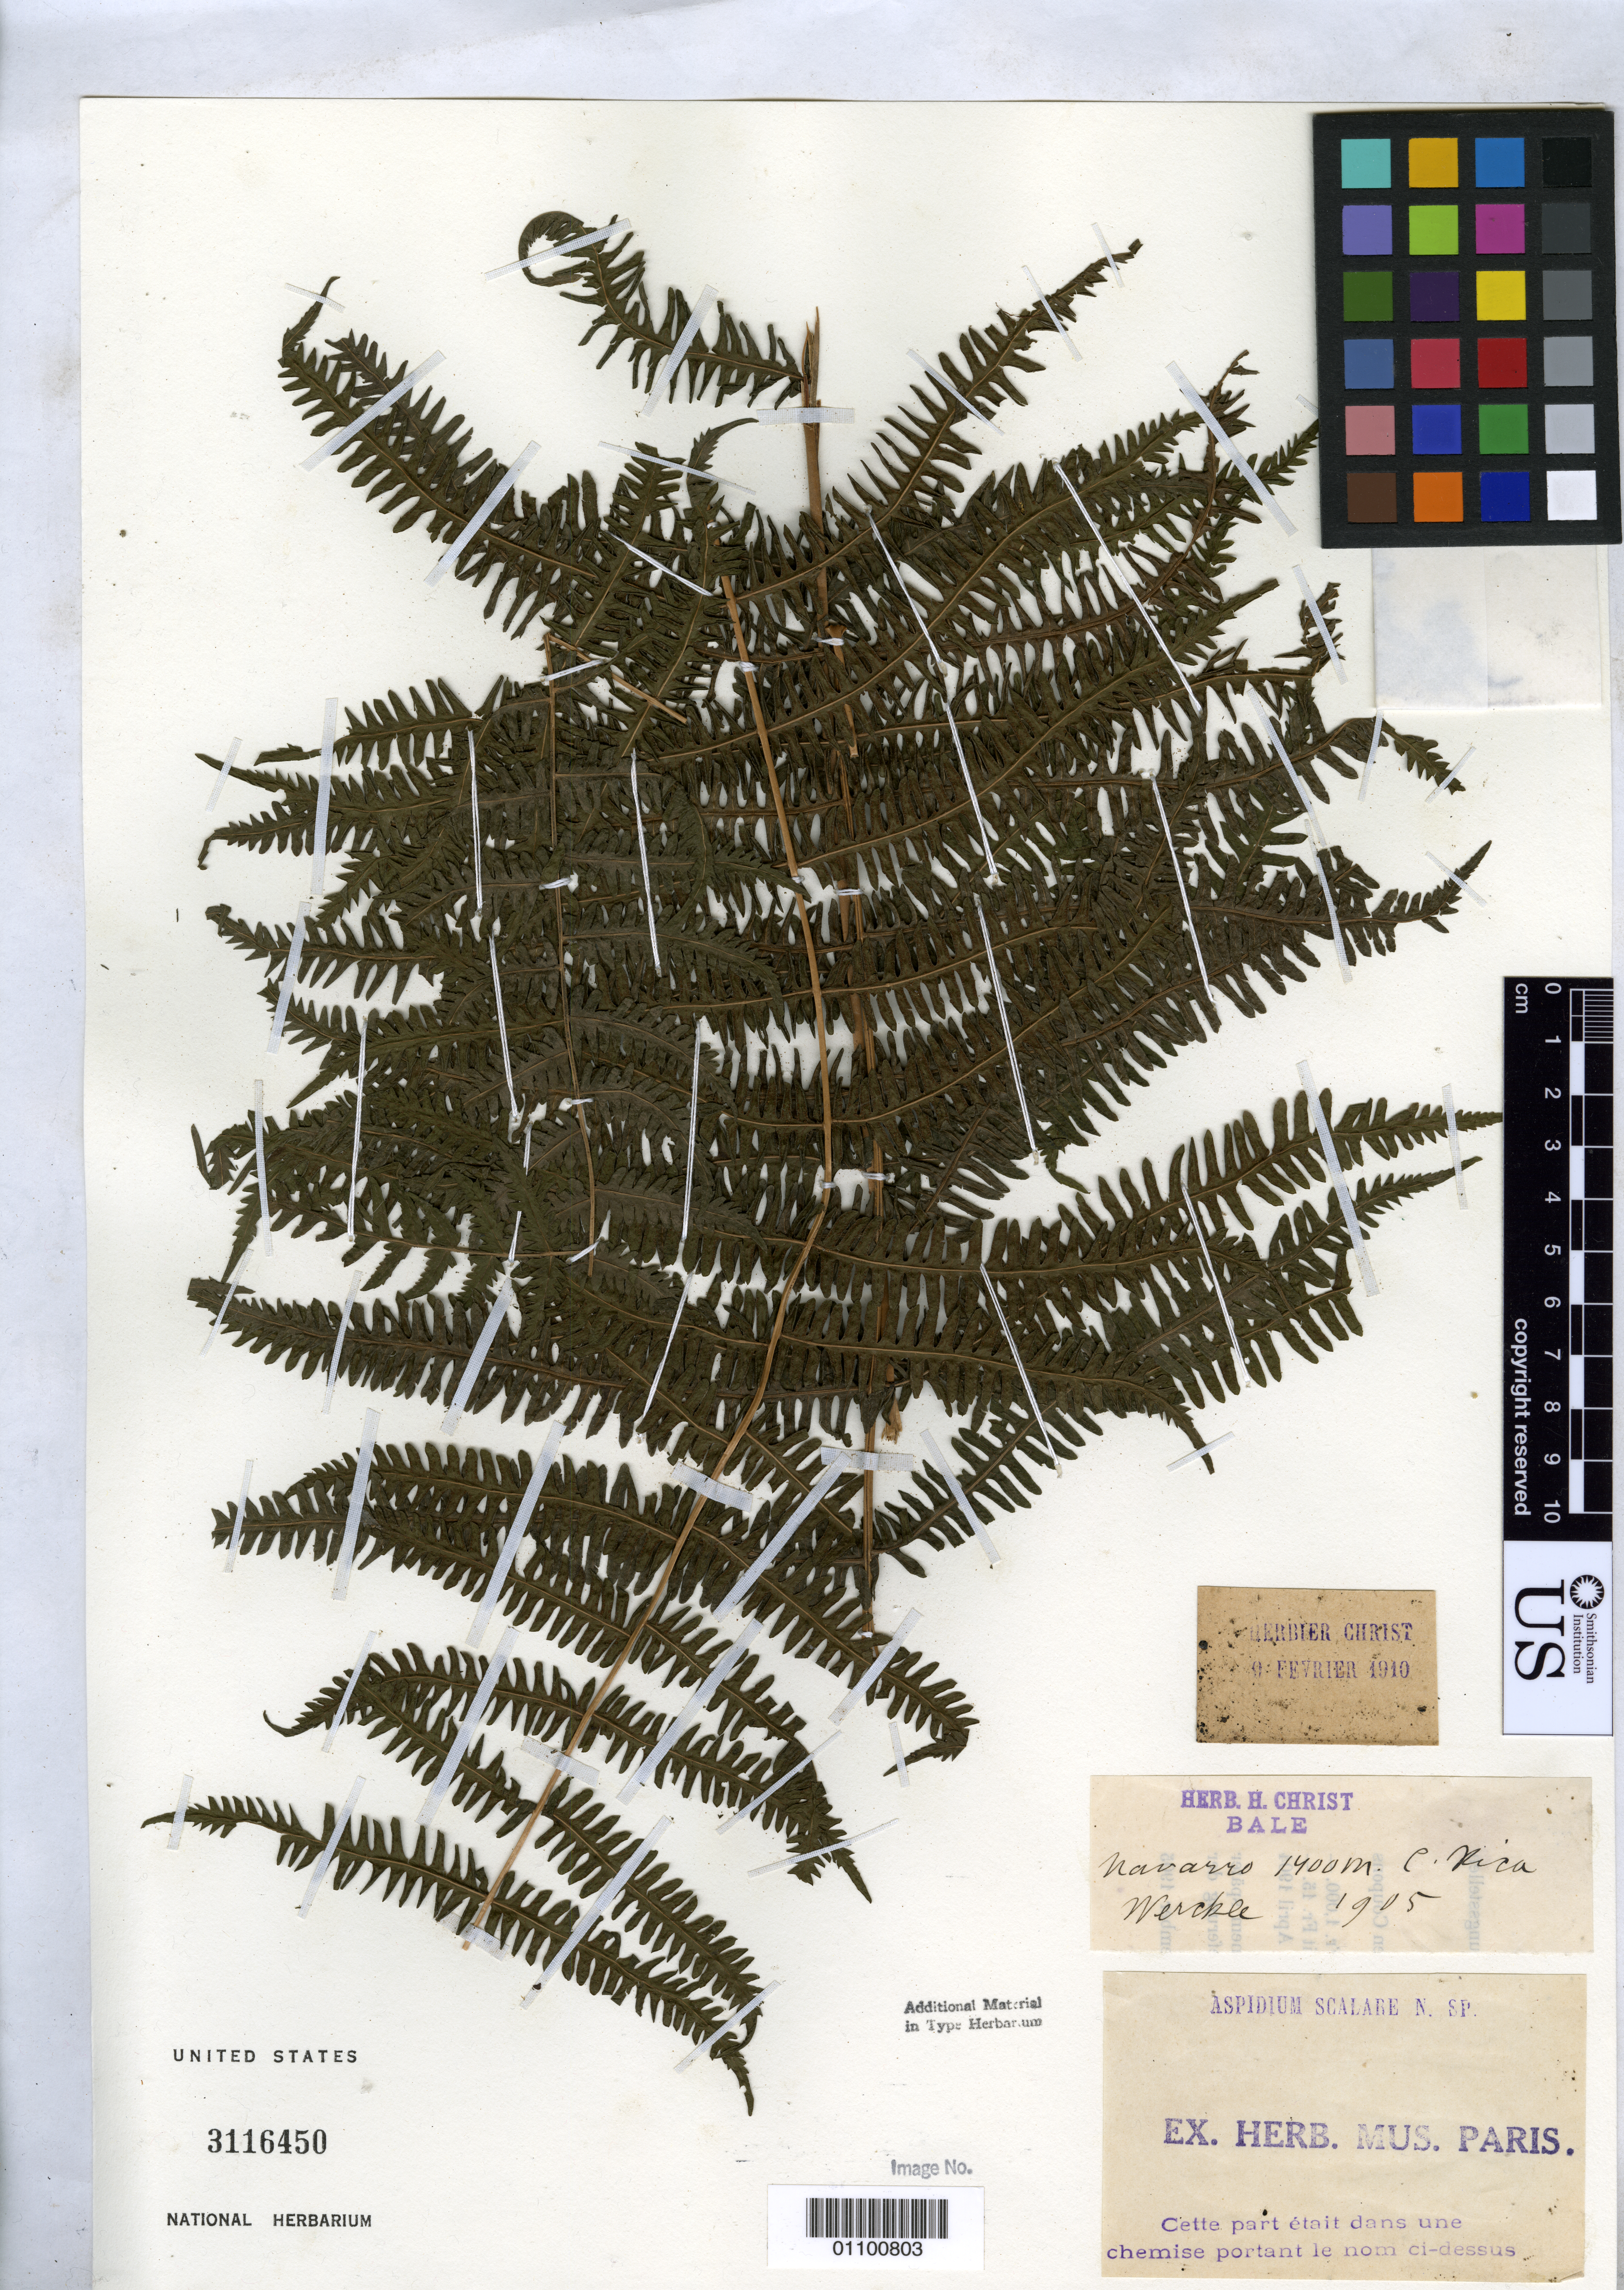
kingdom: Plantae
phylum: Tracheophyta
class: Polypodiopsida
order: Polypodiales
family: Tectariaceae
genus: Aspidium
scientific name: Aspidium scalare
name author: Christ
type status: Isosyntype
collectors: C. C Wercklé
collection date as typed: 1905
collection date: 1905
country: Costa Rica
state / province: Cartago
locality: Navarro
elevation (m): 1400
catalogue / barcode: US 3116450